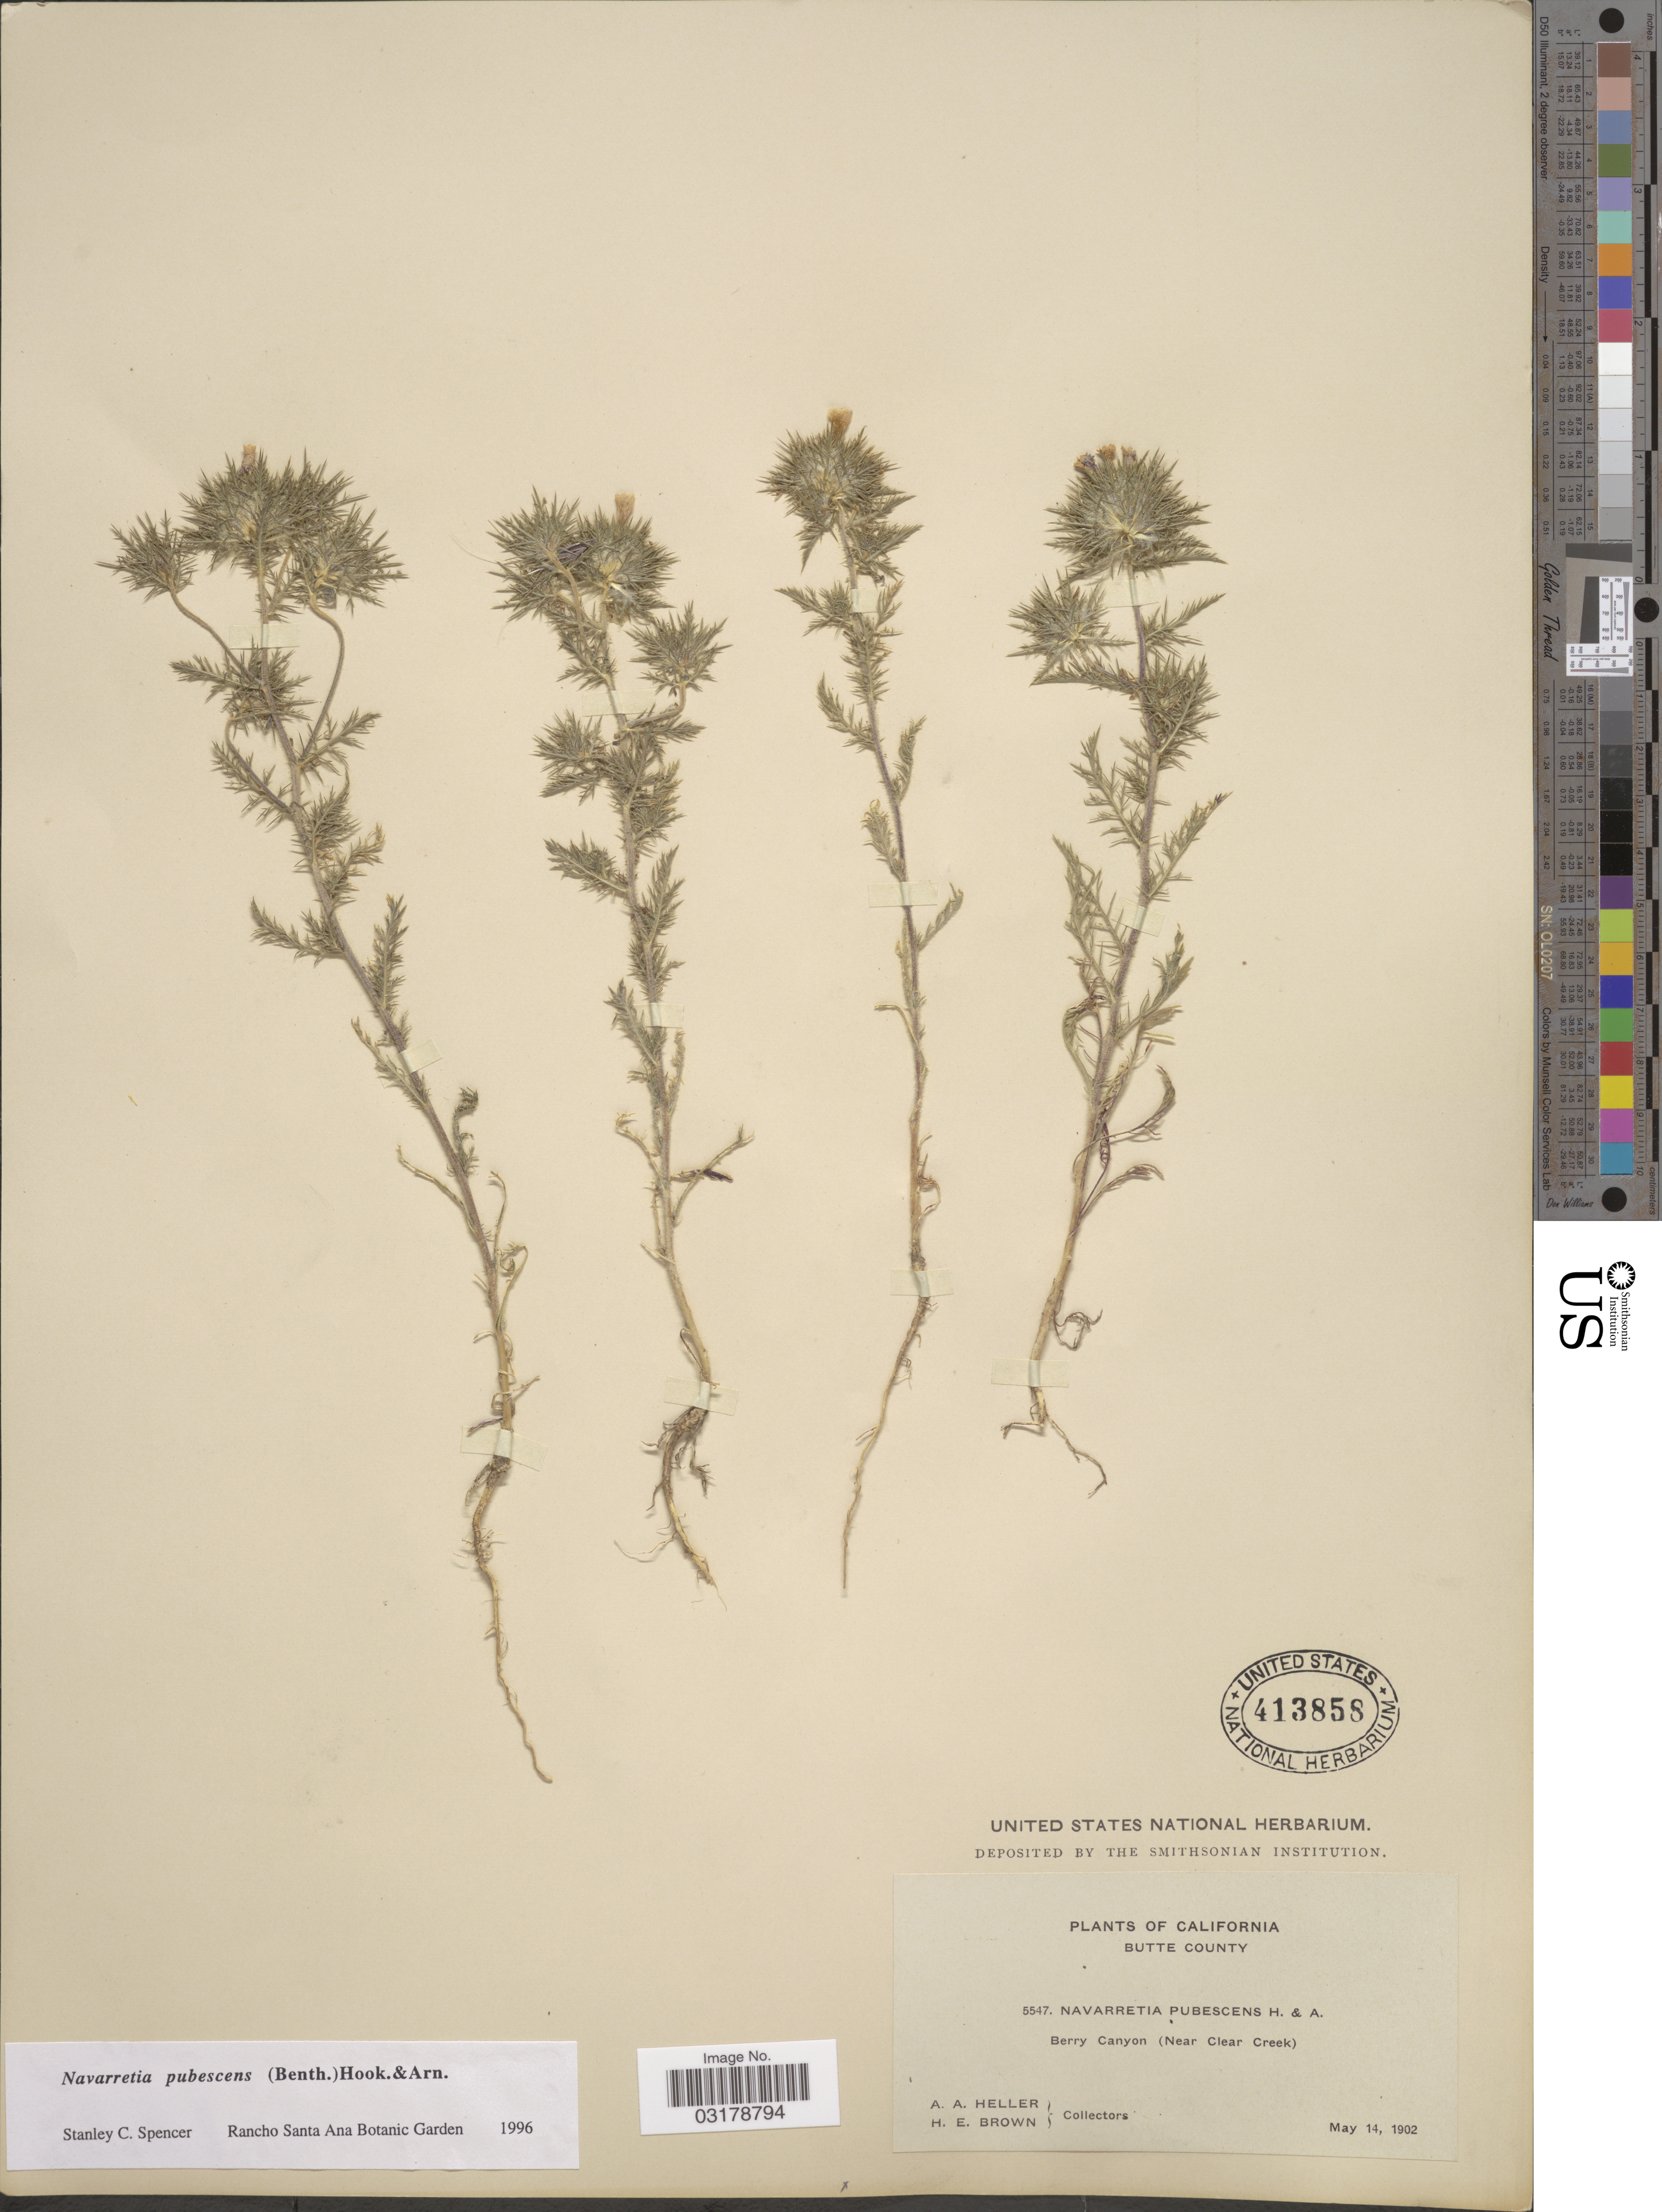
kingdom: Plantae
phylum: Tracheophyta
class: Magnoliopsida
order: Ericales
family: Polemoniaceae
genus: Navarretia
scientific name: Navarretia pubescens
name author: (Benth.) Hook. & Arn.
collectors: A. A. Heller & H. E. Brown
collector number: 5547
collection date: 1902-05-14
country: United States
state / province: California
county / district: Butte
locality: Butte County. Berry Canyon (Near Clear Creek).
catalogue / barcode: US 413858